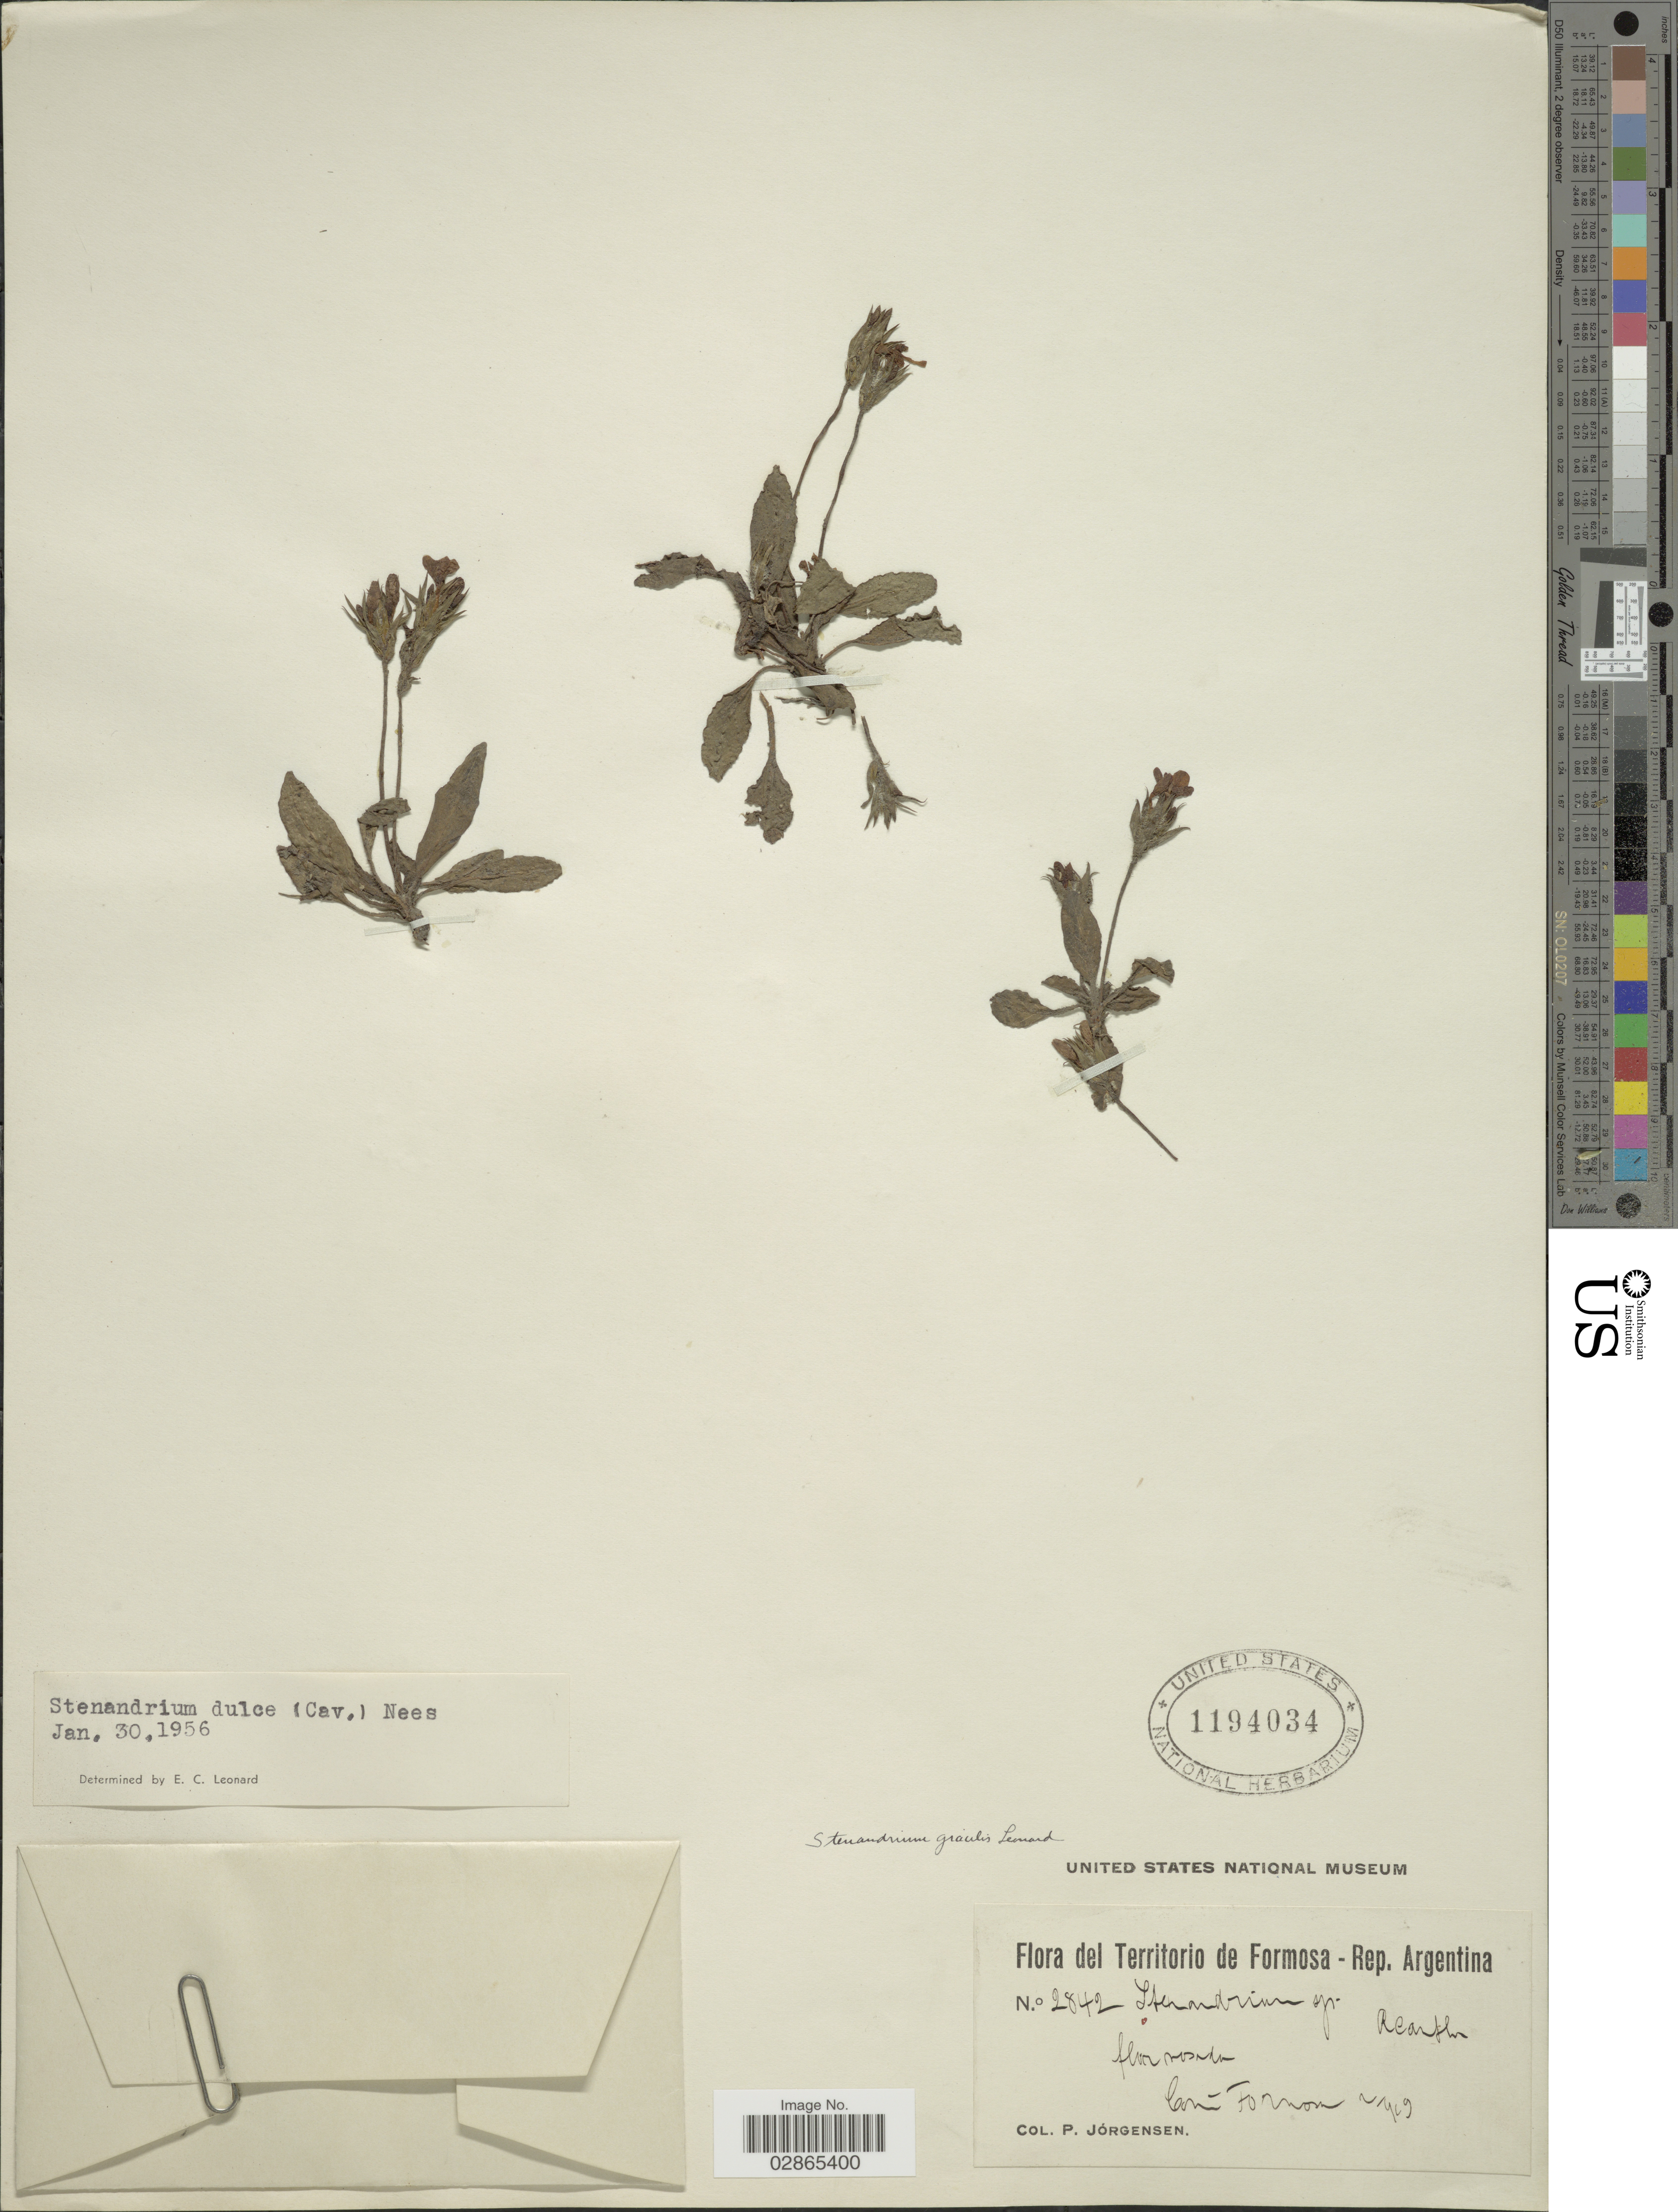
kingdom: Plantae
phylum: Tracheophyta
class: Magnoliopsida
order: Lamiales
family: Acanthaceae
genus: Stenandrium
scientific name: Stenandrium neesianum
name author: Lindau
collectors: P. Jörgensen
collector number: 2842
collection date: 1929-02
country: Argentina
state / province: Formosa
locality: Territorio de Formosa - Rep. Argentina.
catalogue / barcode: US 1194034